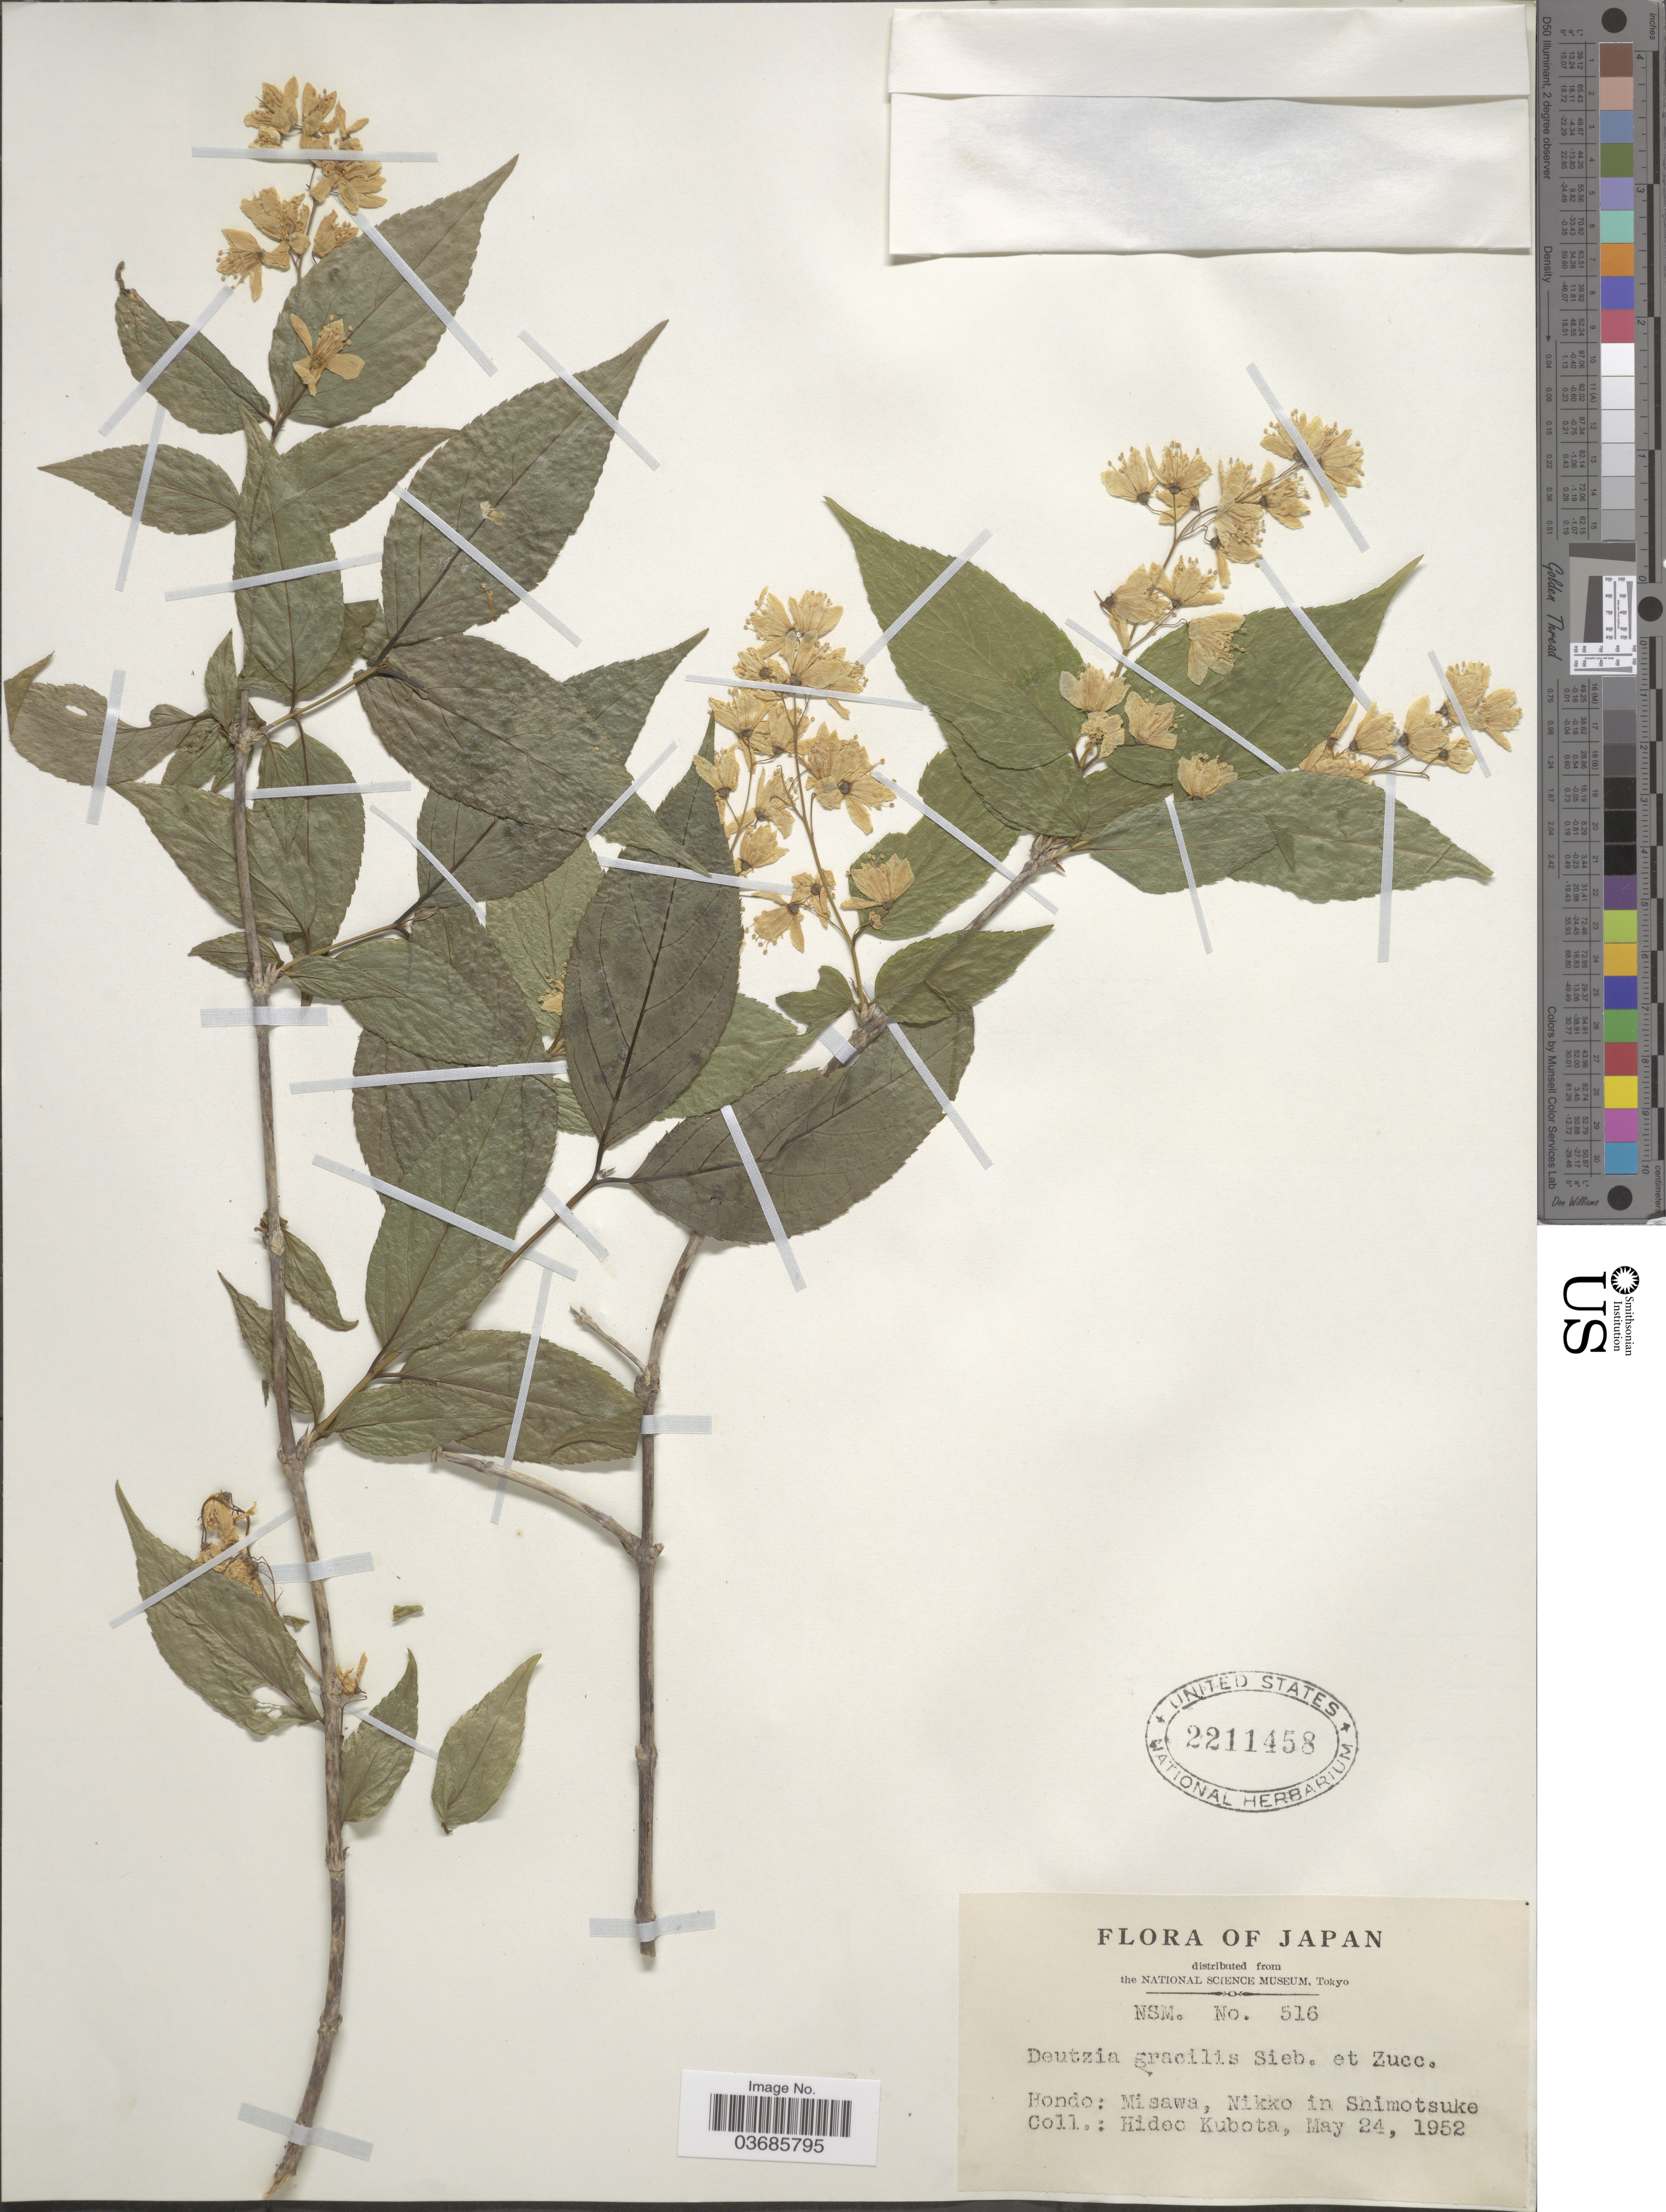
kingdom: Plantae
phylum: Tracheophyta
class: Magnoliopsida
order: Cornales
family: Hydrangeaceae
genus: Deutzia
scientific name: Deutzia gracilis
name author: Siebold & Zucc.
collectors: H. Kubota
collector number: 516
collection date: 1952-05-24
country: Japan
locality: Hondo: Misawa, Nikko in Shimotsuke.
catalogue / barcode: US 2211458